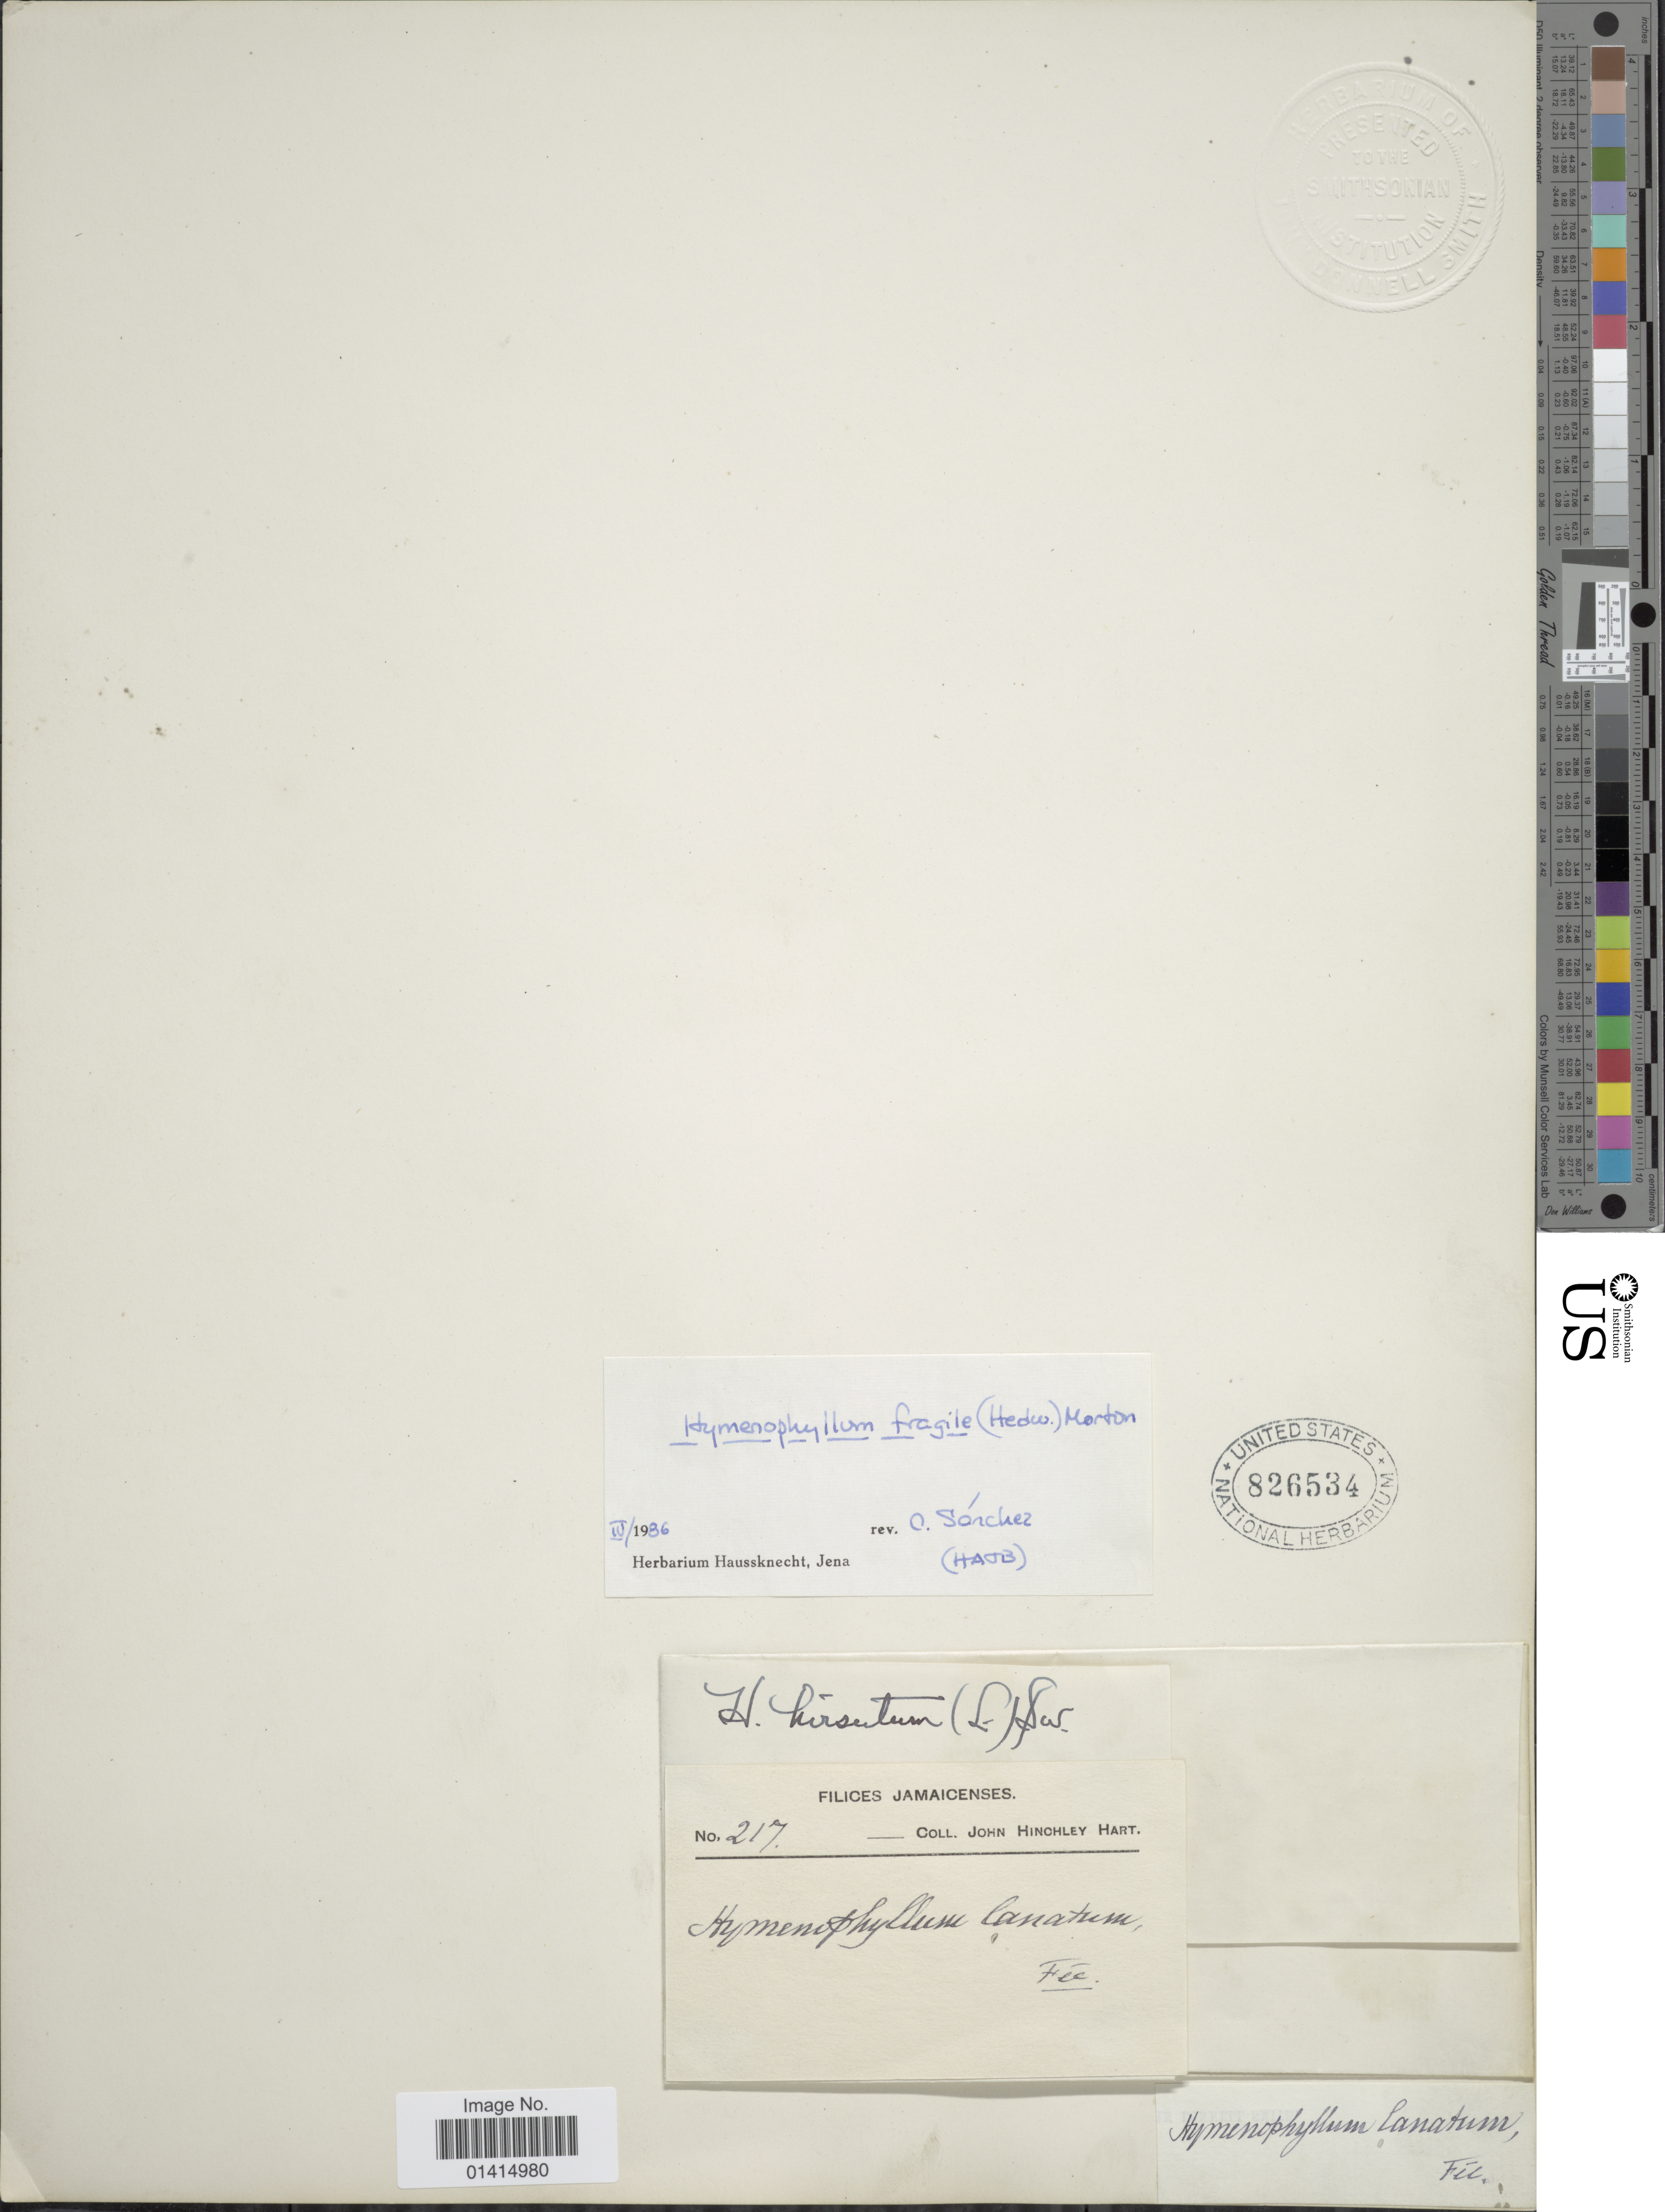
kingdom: Plantae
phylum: Tracheophyta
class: Polypodiopsida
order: Hymenophyllales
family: Hymenophyllaceae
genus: Hymenophyllum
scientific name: Hymenophyllum fragile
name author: (Hedw.) C.V. Morton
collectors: J. H. Hart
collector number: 217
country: Jamaica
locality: Filices Jamaicenses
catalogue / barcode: US 826534